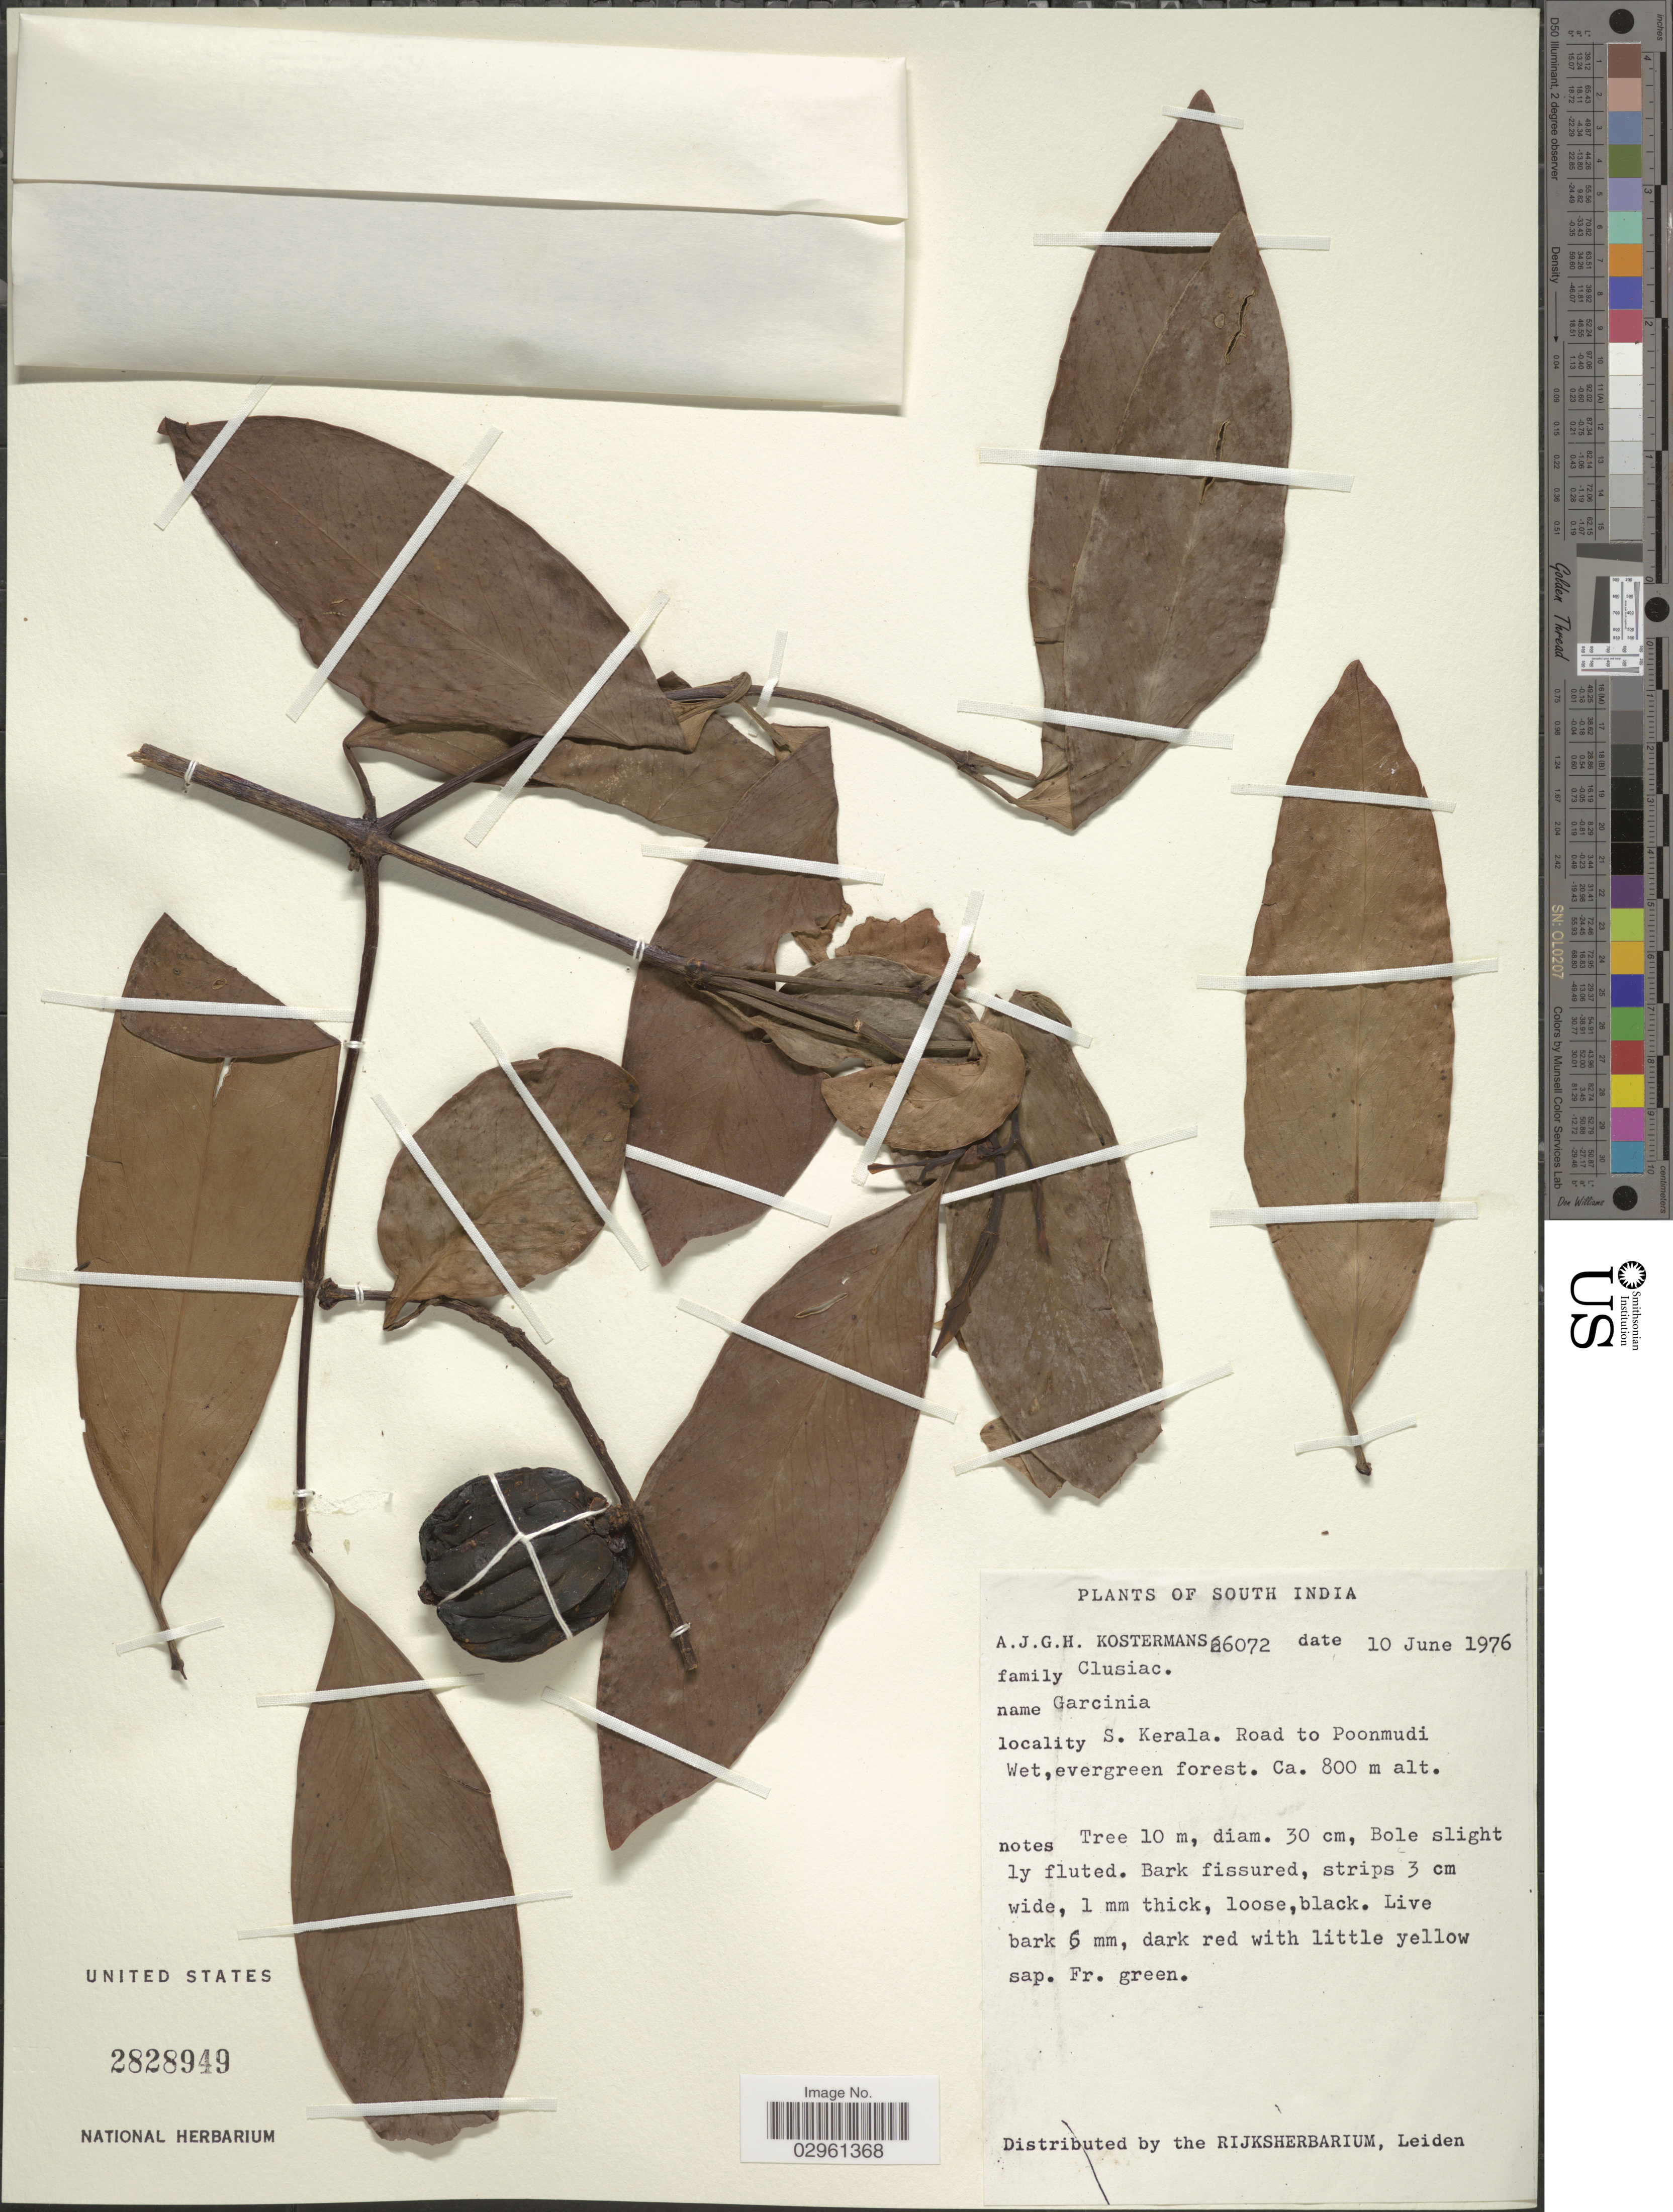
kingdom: Plantae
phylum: Tracheophyta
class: Magnoliopsida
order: Malpighiales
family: Clusiaceae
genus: Garcinia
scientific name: Garcinia sp.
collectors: A. J. G. Kostermans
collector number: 26072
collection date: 1976-06-10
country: India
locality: South India. S. Kerala. Road to Poonmudi.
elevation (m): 800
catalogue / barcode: US 2828949